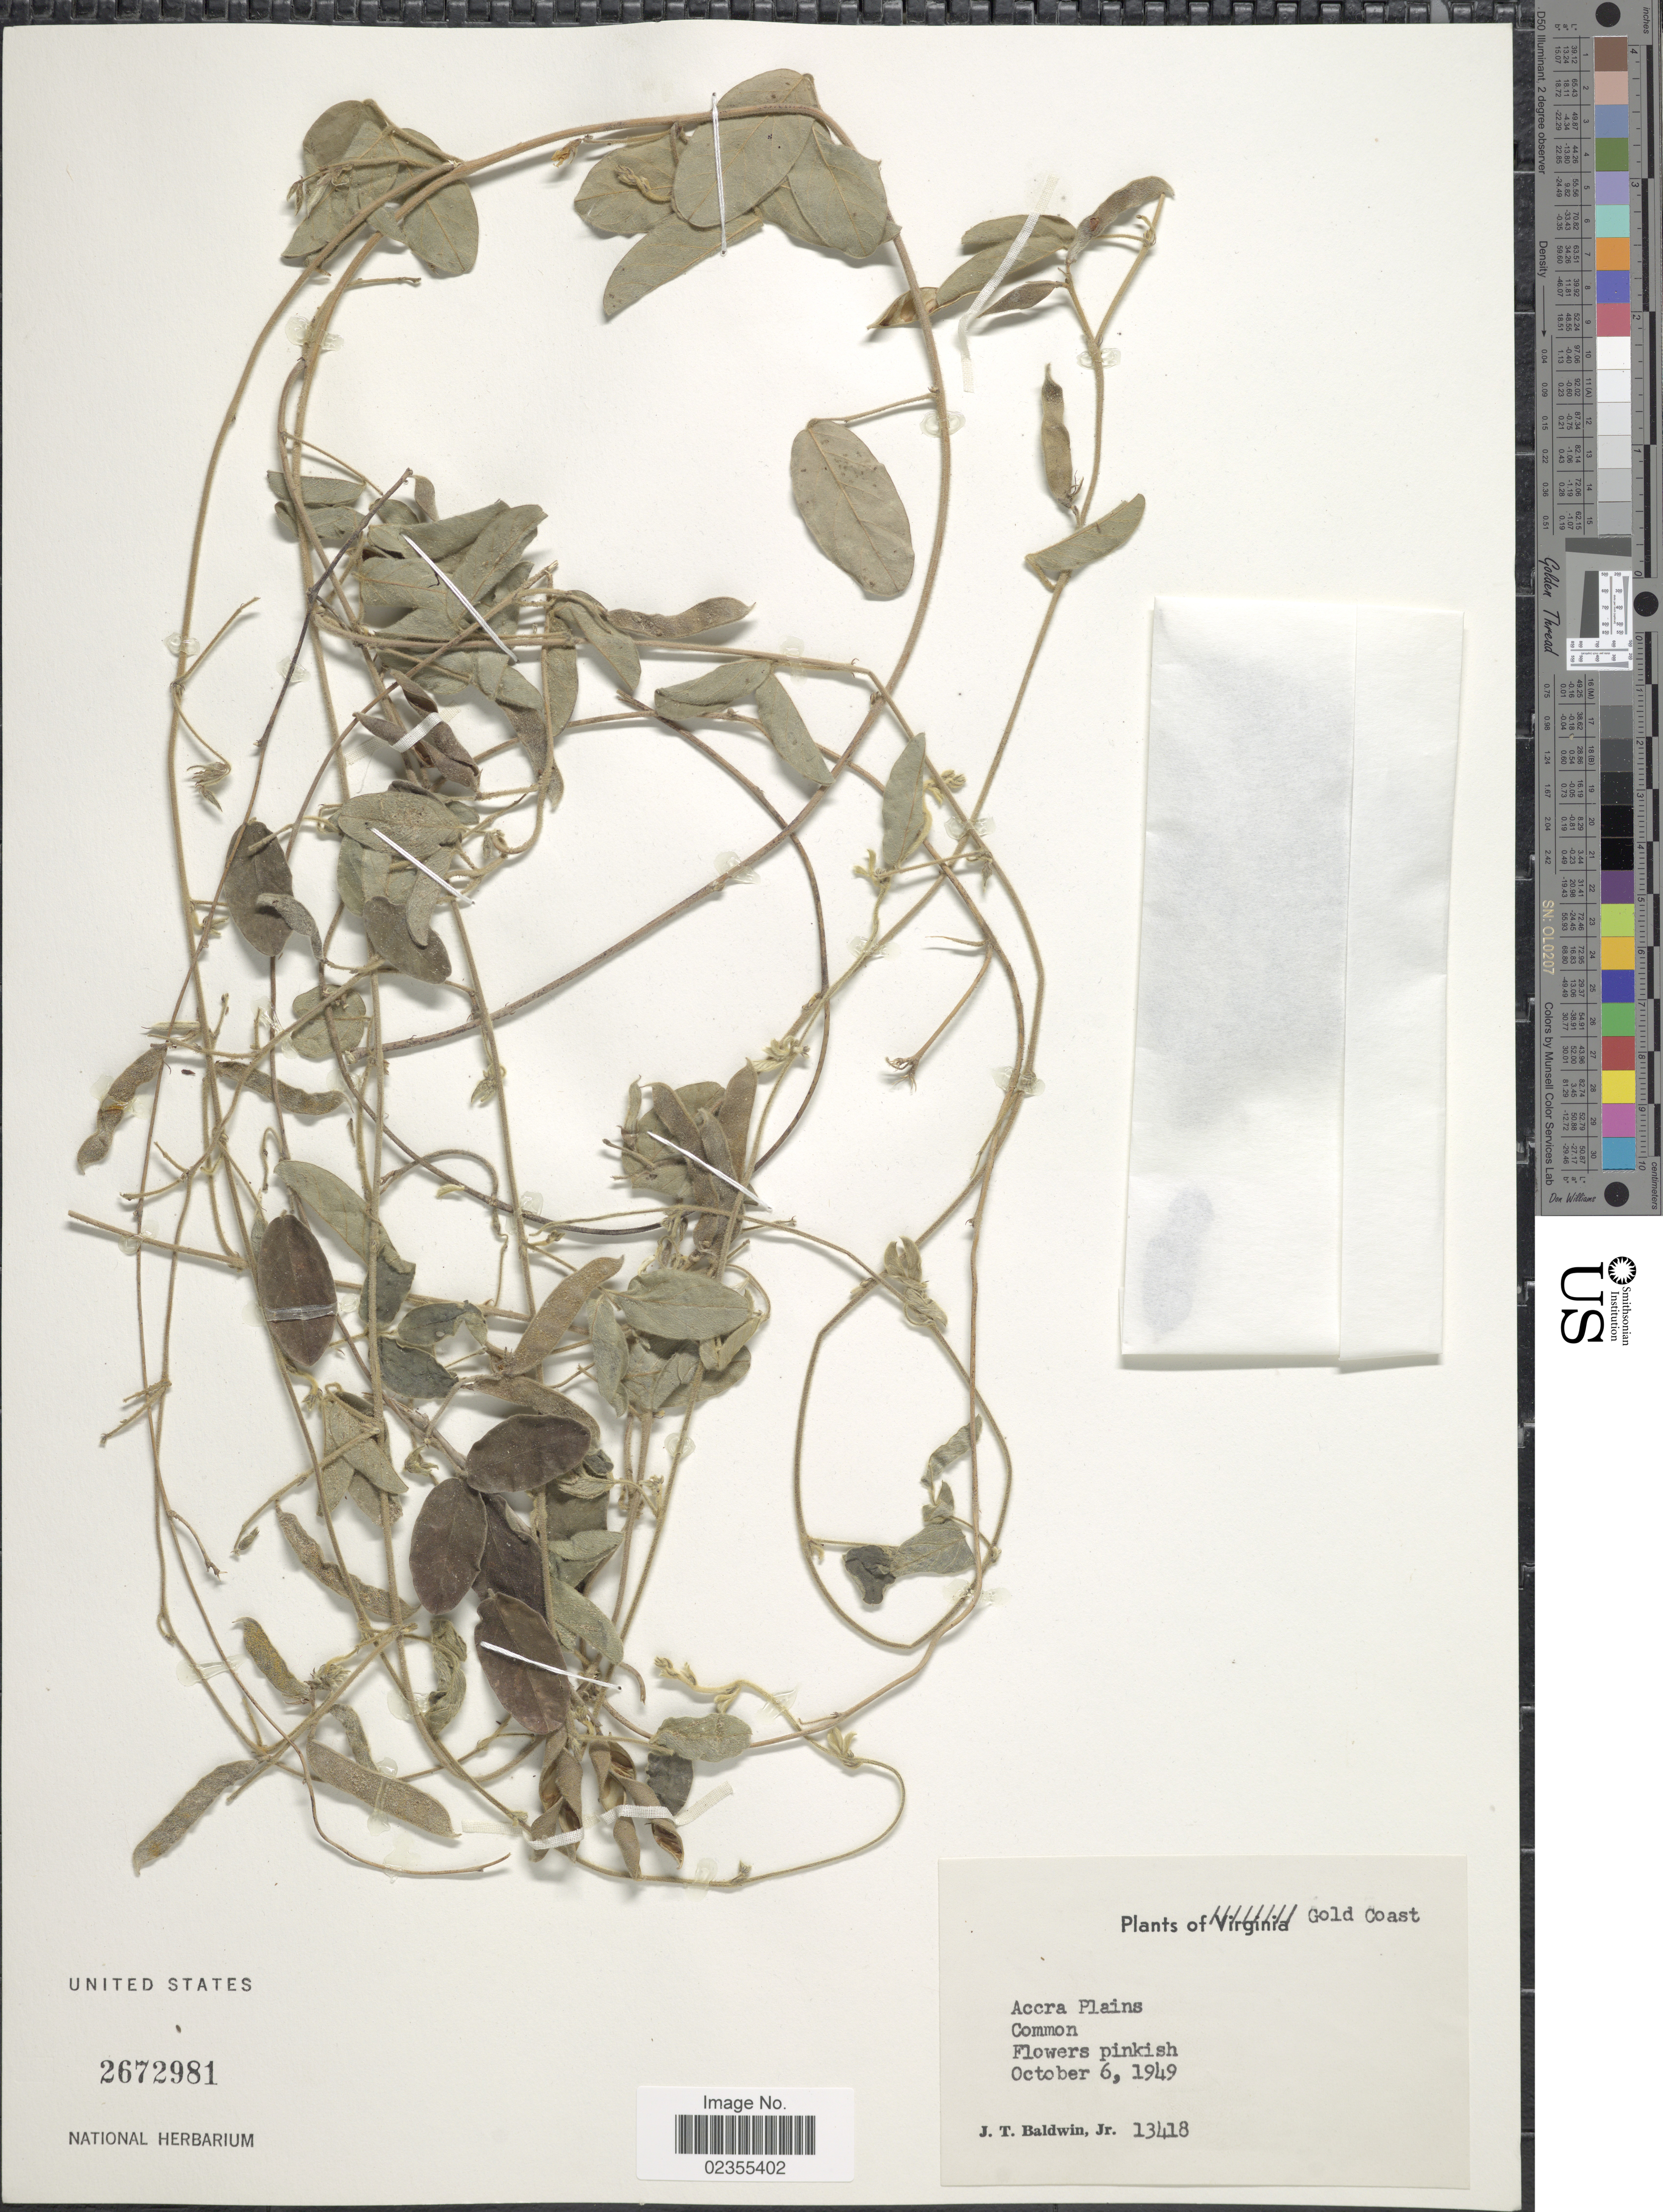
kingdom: Plantae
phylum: Tracheophyta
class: Magnoliopsida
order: Fabales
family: Fabaceae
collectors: J. T. Baldwin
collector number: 13418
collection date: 1949-10-06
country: Ghana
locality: Accra Plains, Common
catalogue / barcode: US 2672981